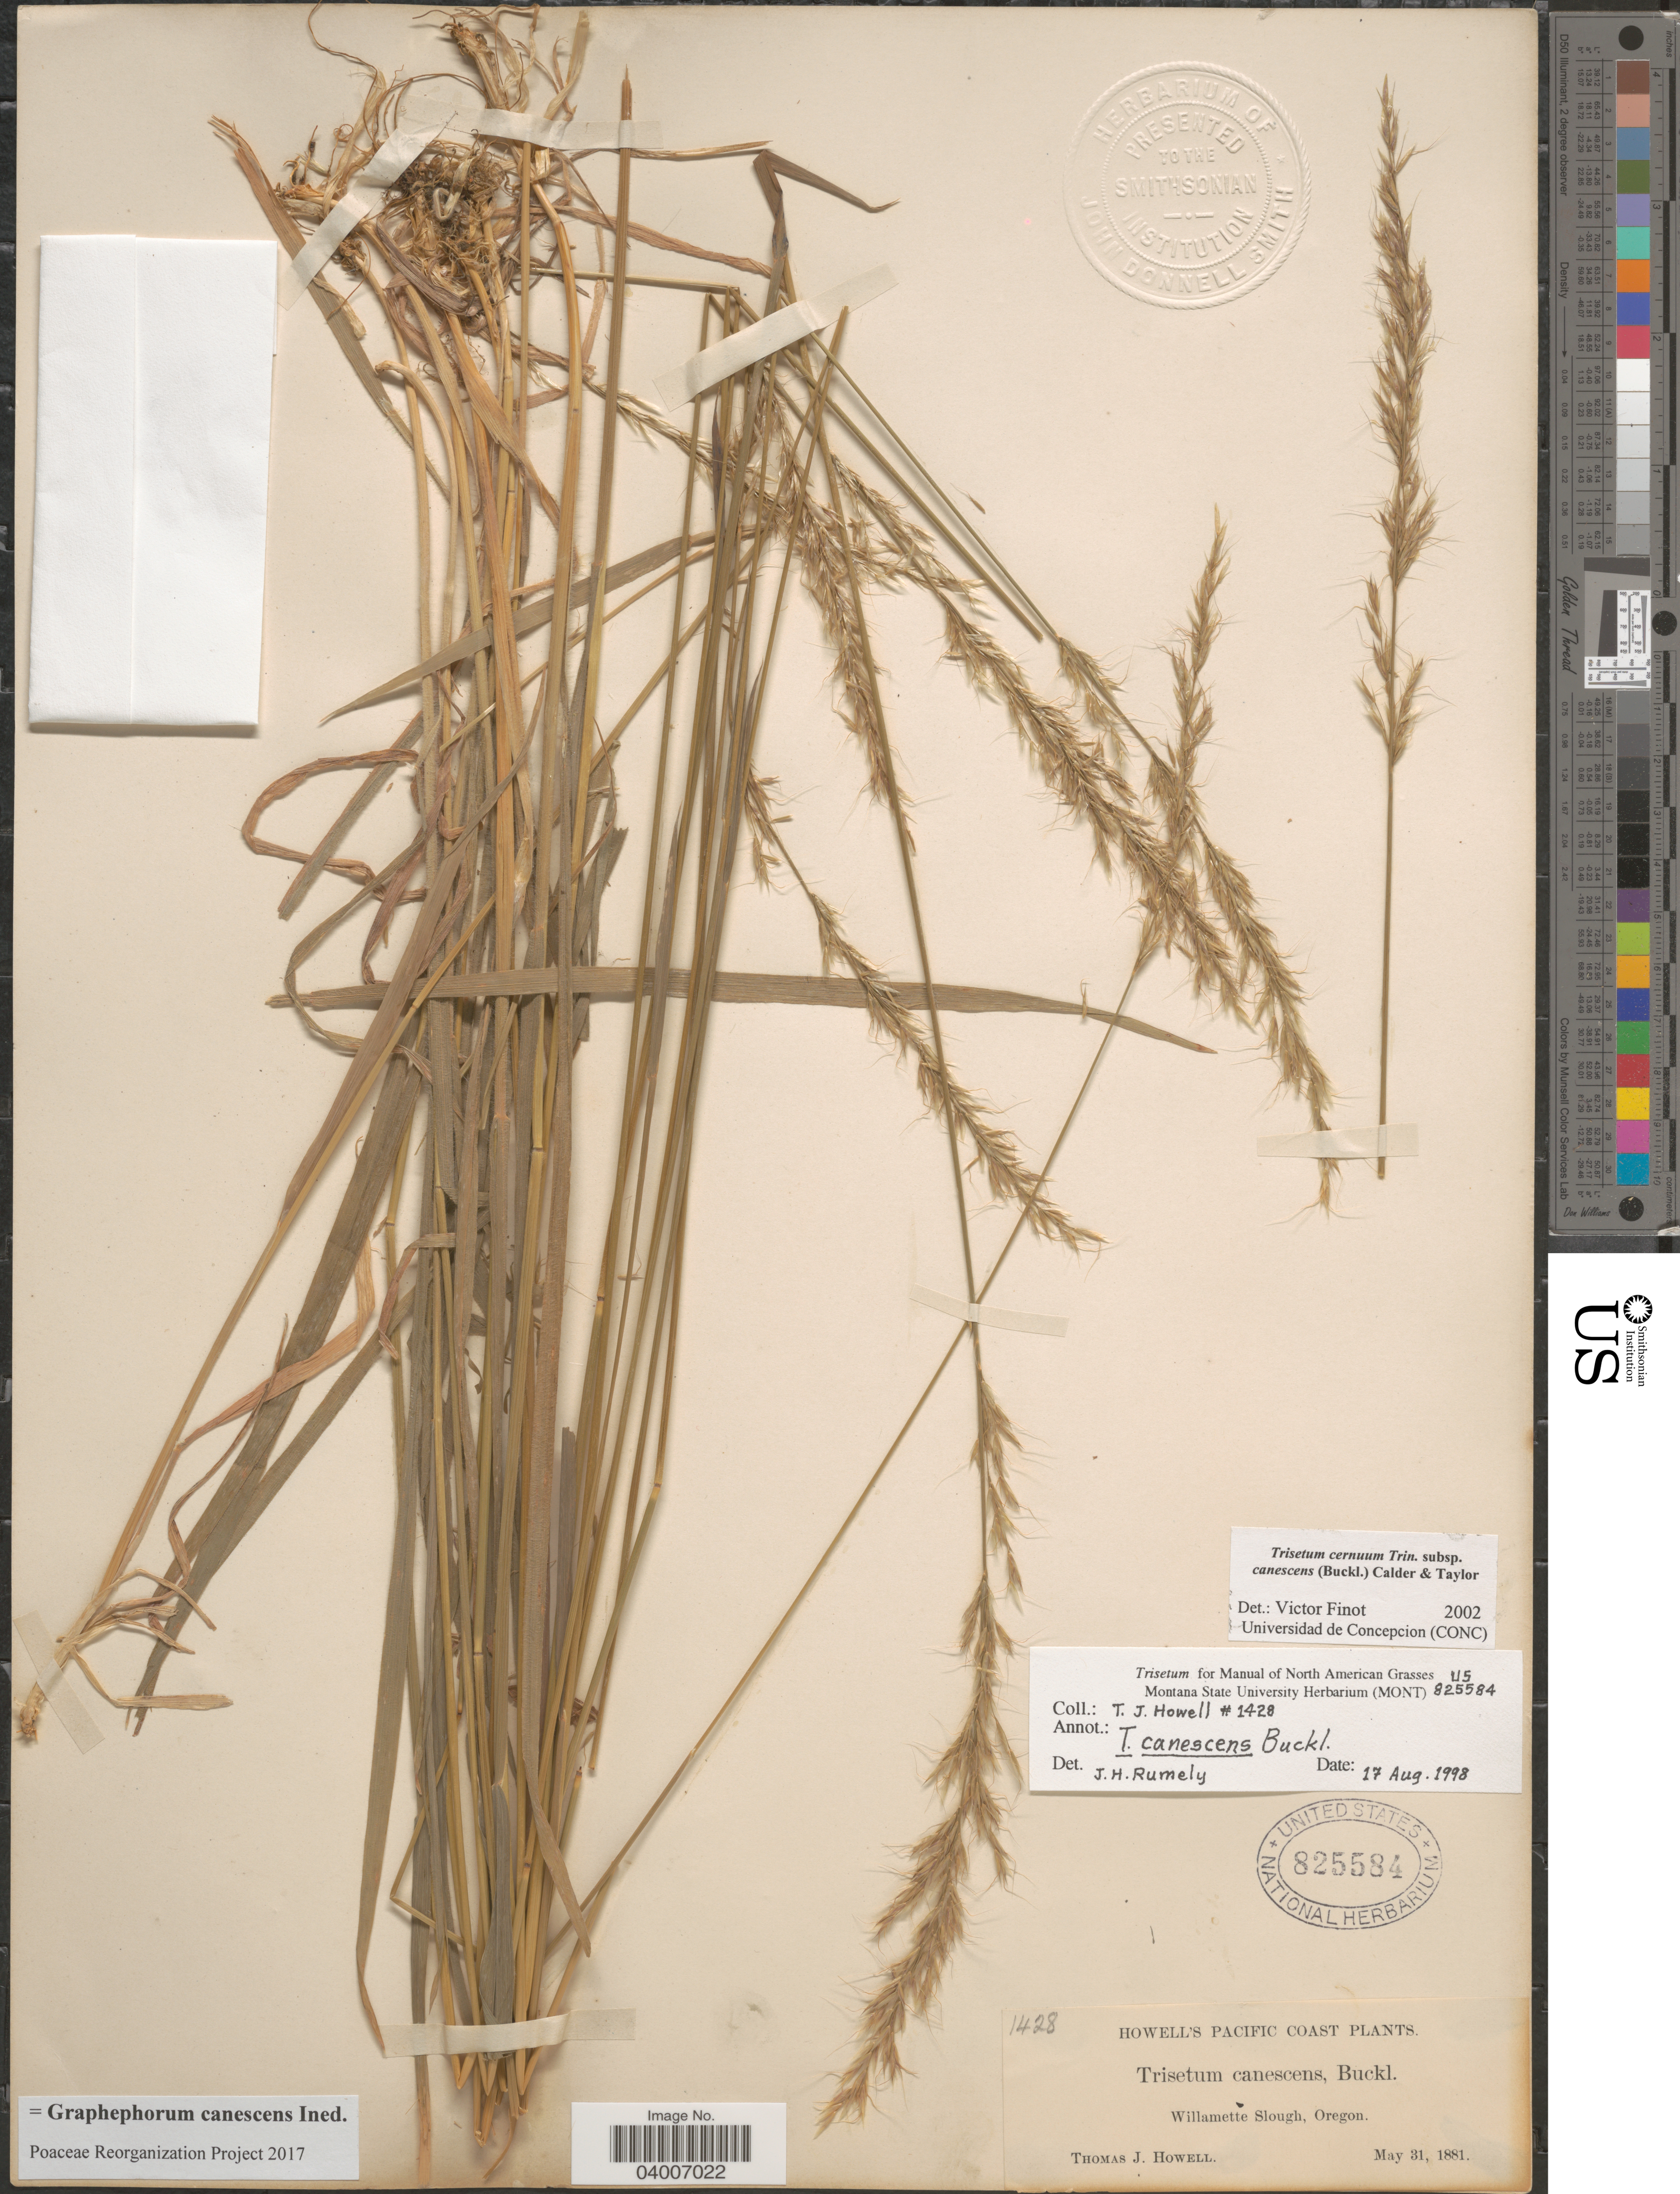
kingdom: Plantae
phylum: Tracheophyta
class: Liliopsida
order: Poales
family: Poaceae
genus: Graphephorum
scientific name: Graphephorum canescens ined.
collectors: T. J. Howell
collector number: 1428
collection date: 1881-05-31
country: United States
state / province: Oregon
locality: Pacific Coast. Willamette Slough.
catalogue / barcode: US 825584